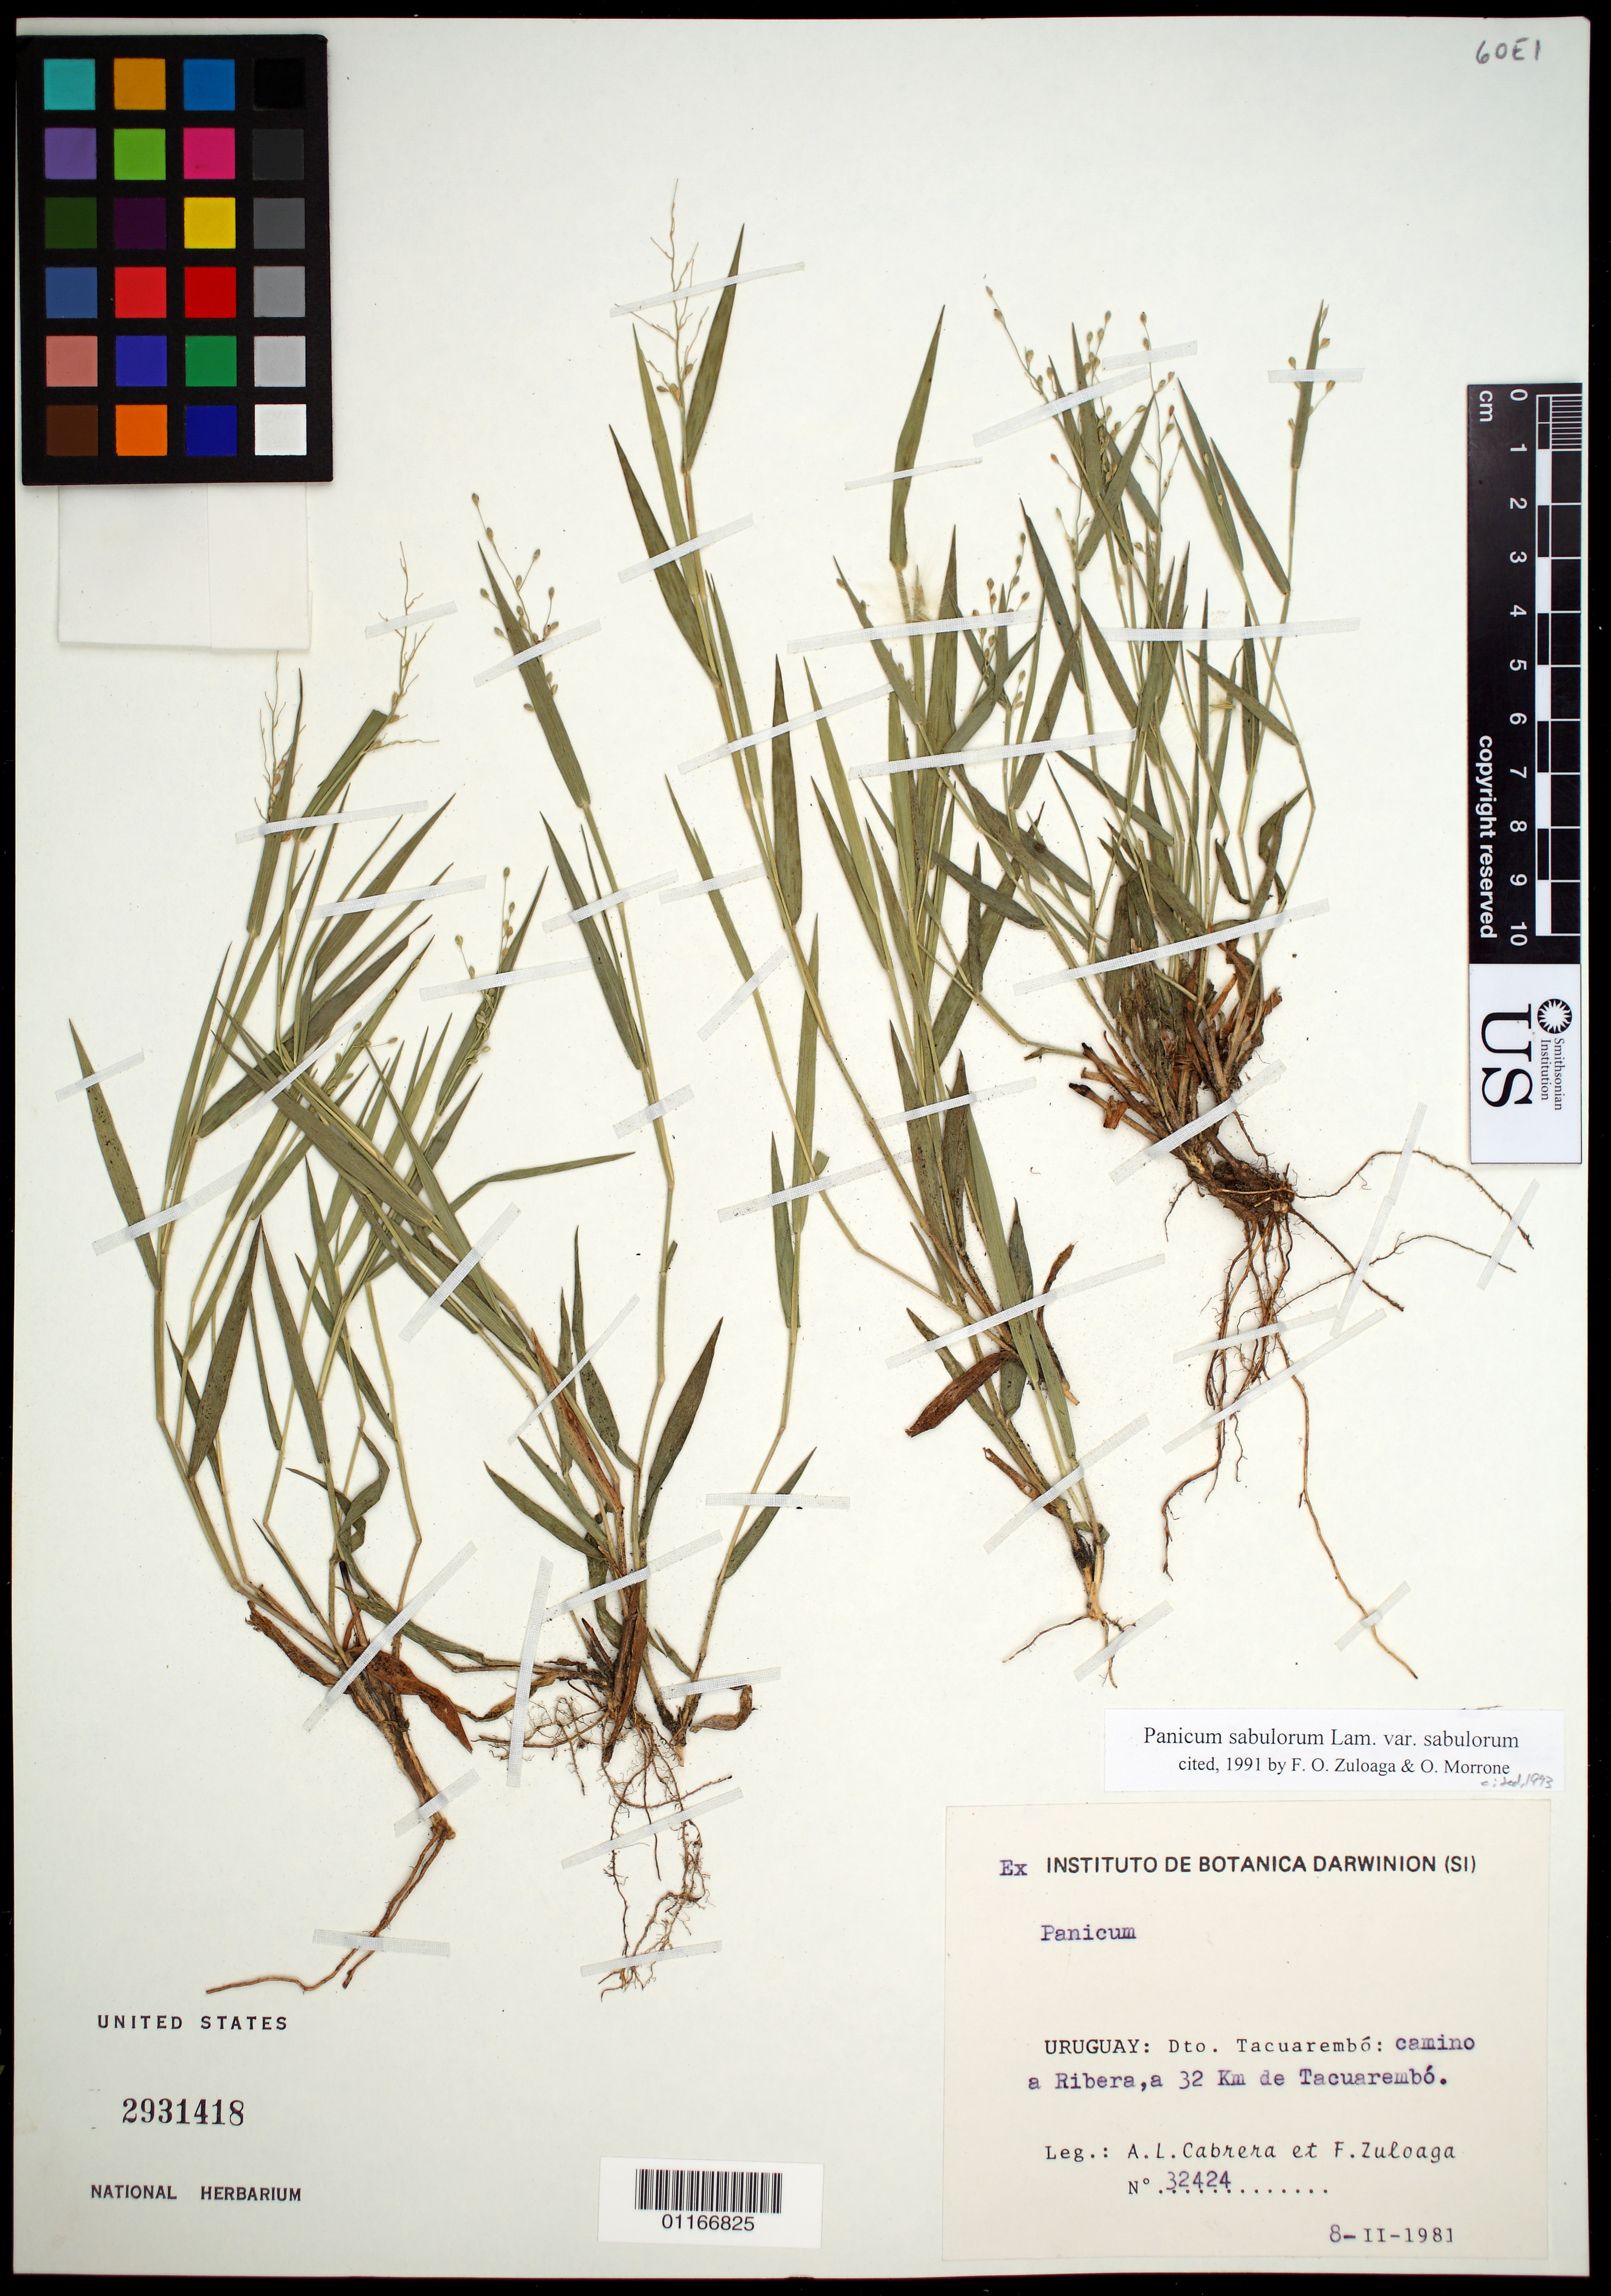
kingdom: Plantae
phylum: Tracheophyta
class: Liliopsida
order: Poales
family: Poaceae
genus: Dichanthelium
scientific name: Dichanthelium sabulorum var. sabulorum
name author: (Lam.) Gould & C.A. Clark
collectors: A. L. Cabrera & F. O. Zuloaga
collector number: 32424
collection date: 1981-02-08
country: Uruguay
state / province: Tacuarembó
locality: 32 km of Tacuarembo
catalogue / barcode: US 2931418